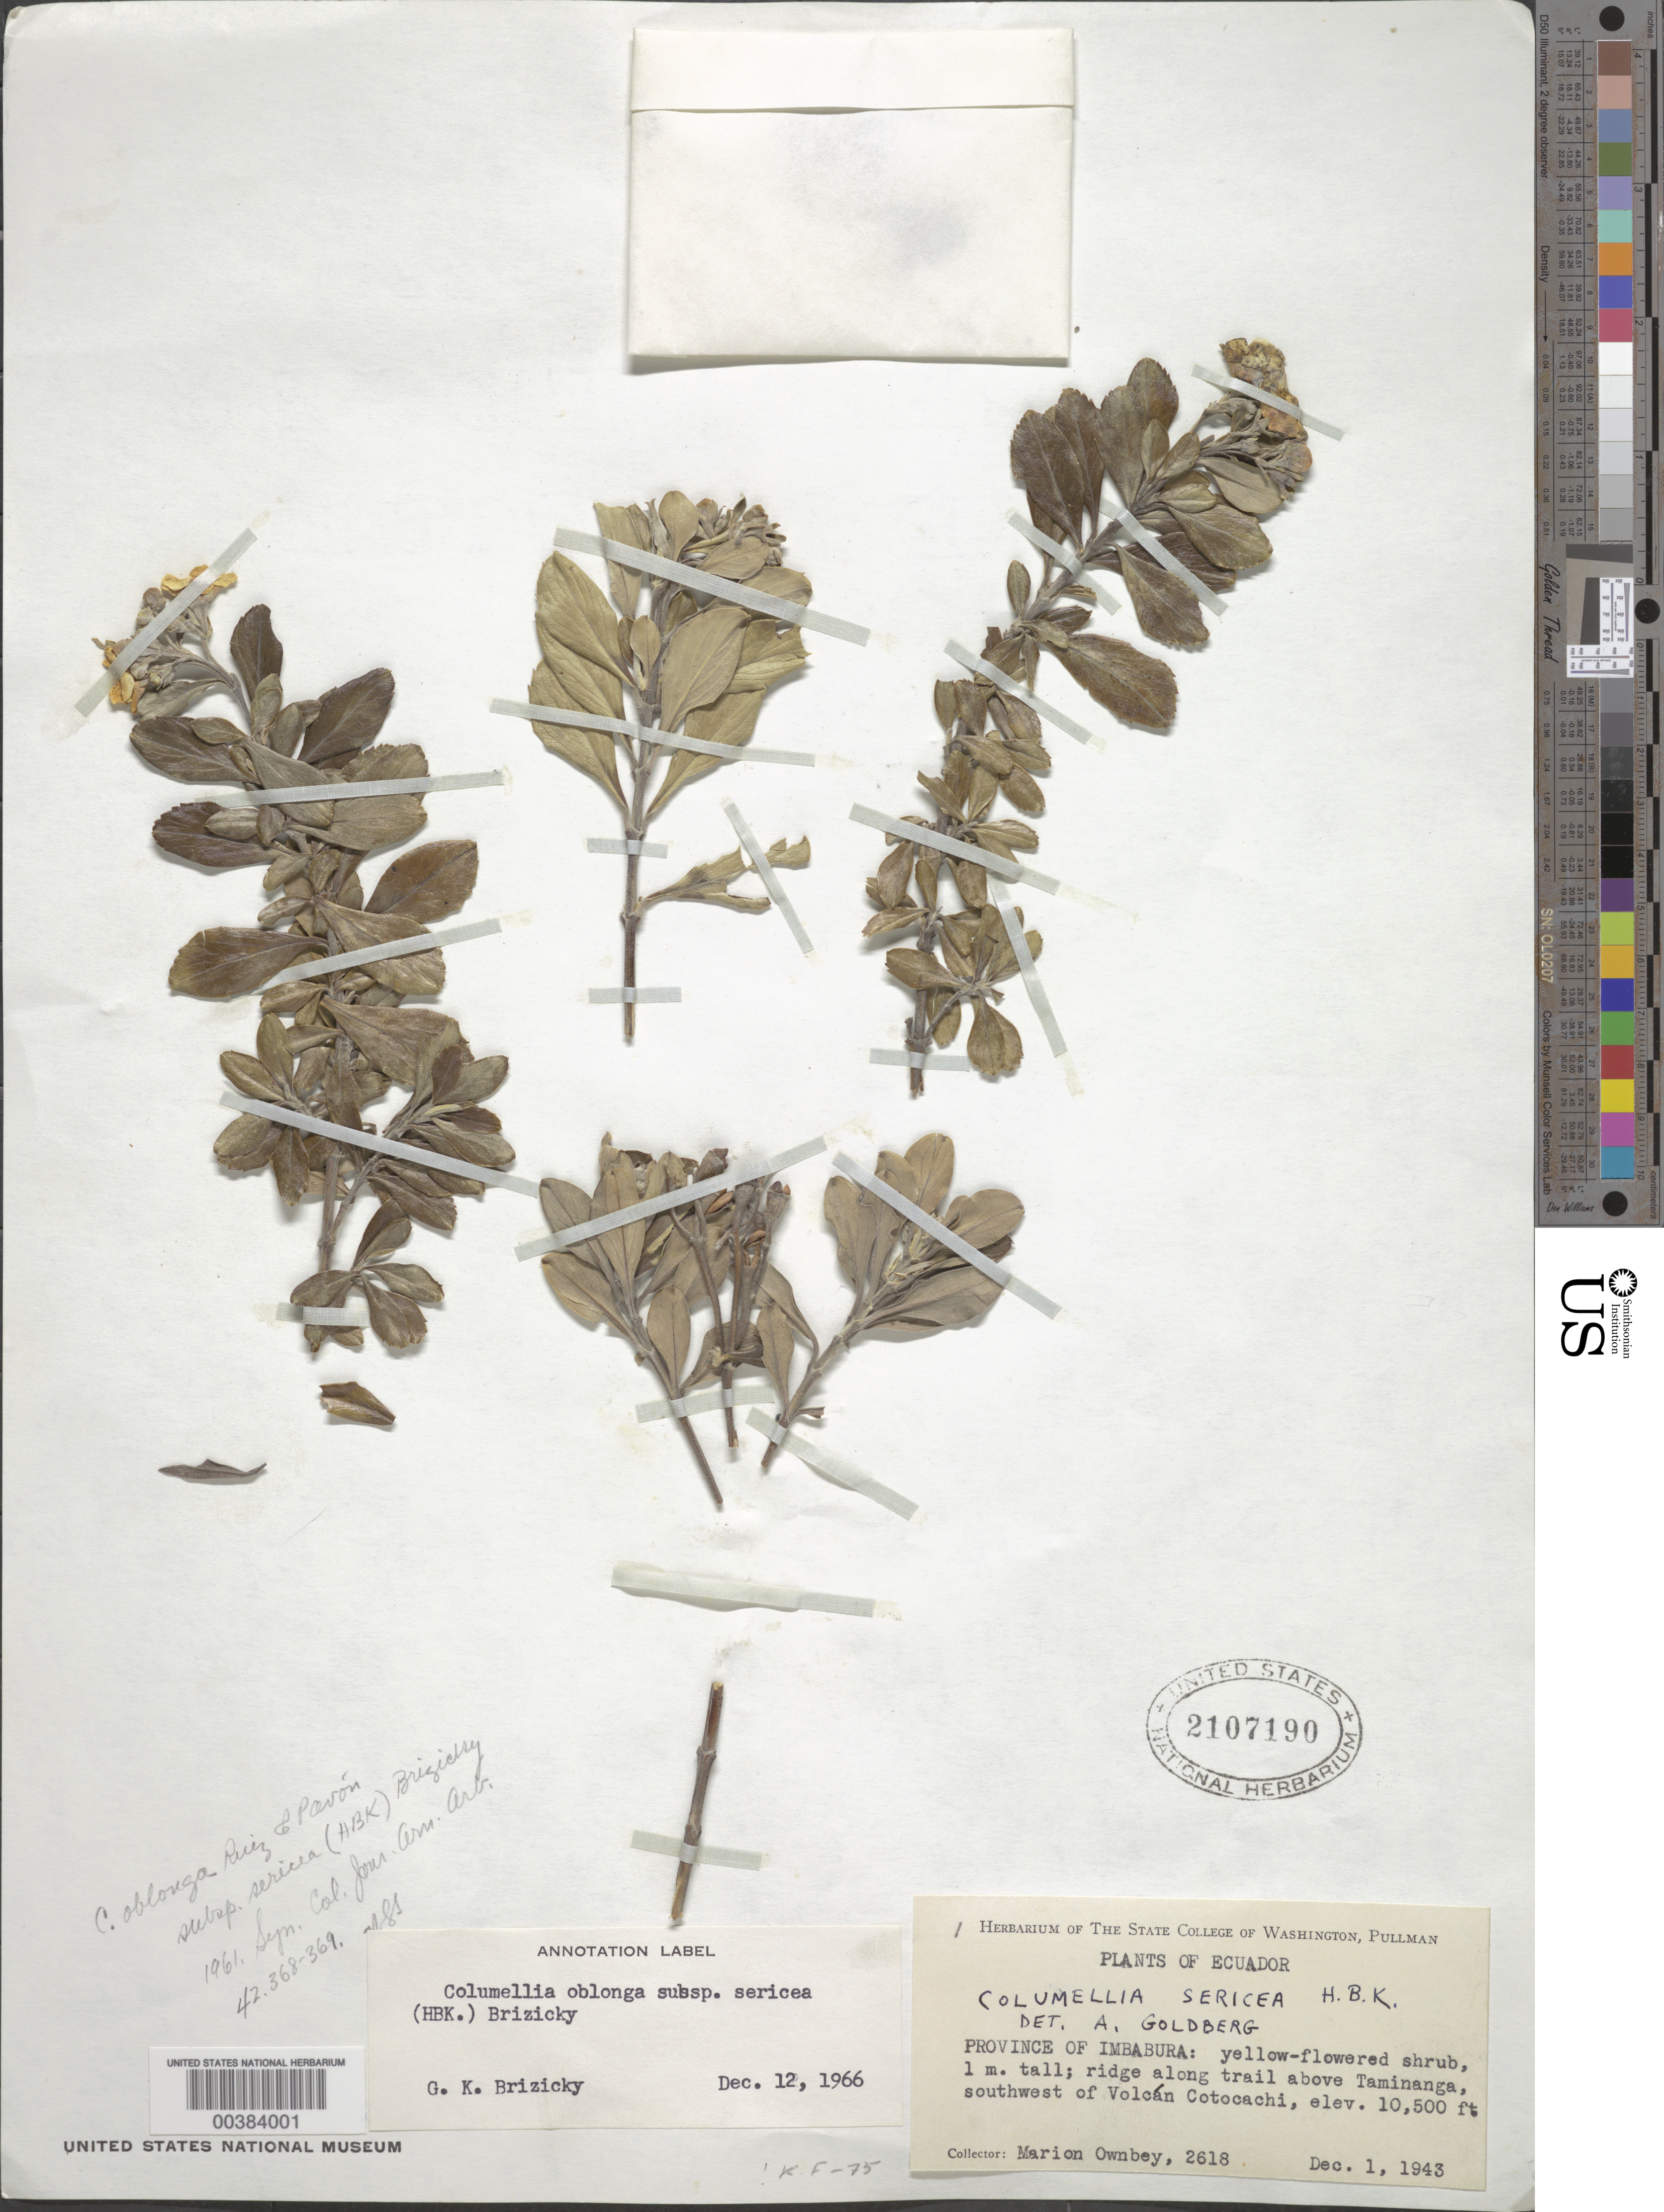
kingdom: Plantae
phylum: Tracheophyta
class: Magnoliopsida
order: Bruniales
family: Columelliaceae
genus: Columellia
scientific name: Columellia oblonga subsp. sericea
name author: (Kunth) Brizicky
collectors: F. M. Ownbey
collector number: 2618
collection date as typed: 01 Dec 1943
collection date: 1943-12-01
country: Ecuador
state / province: Imbabura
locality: Above Taminanga, SW of Volcan Cotocachi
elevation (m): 3200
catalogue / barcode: US 2107190